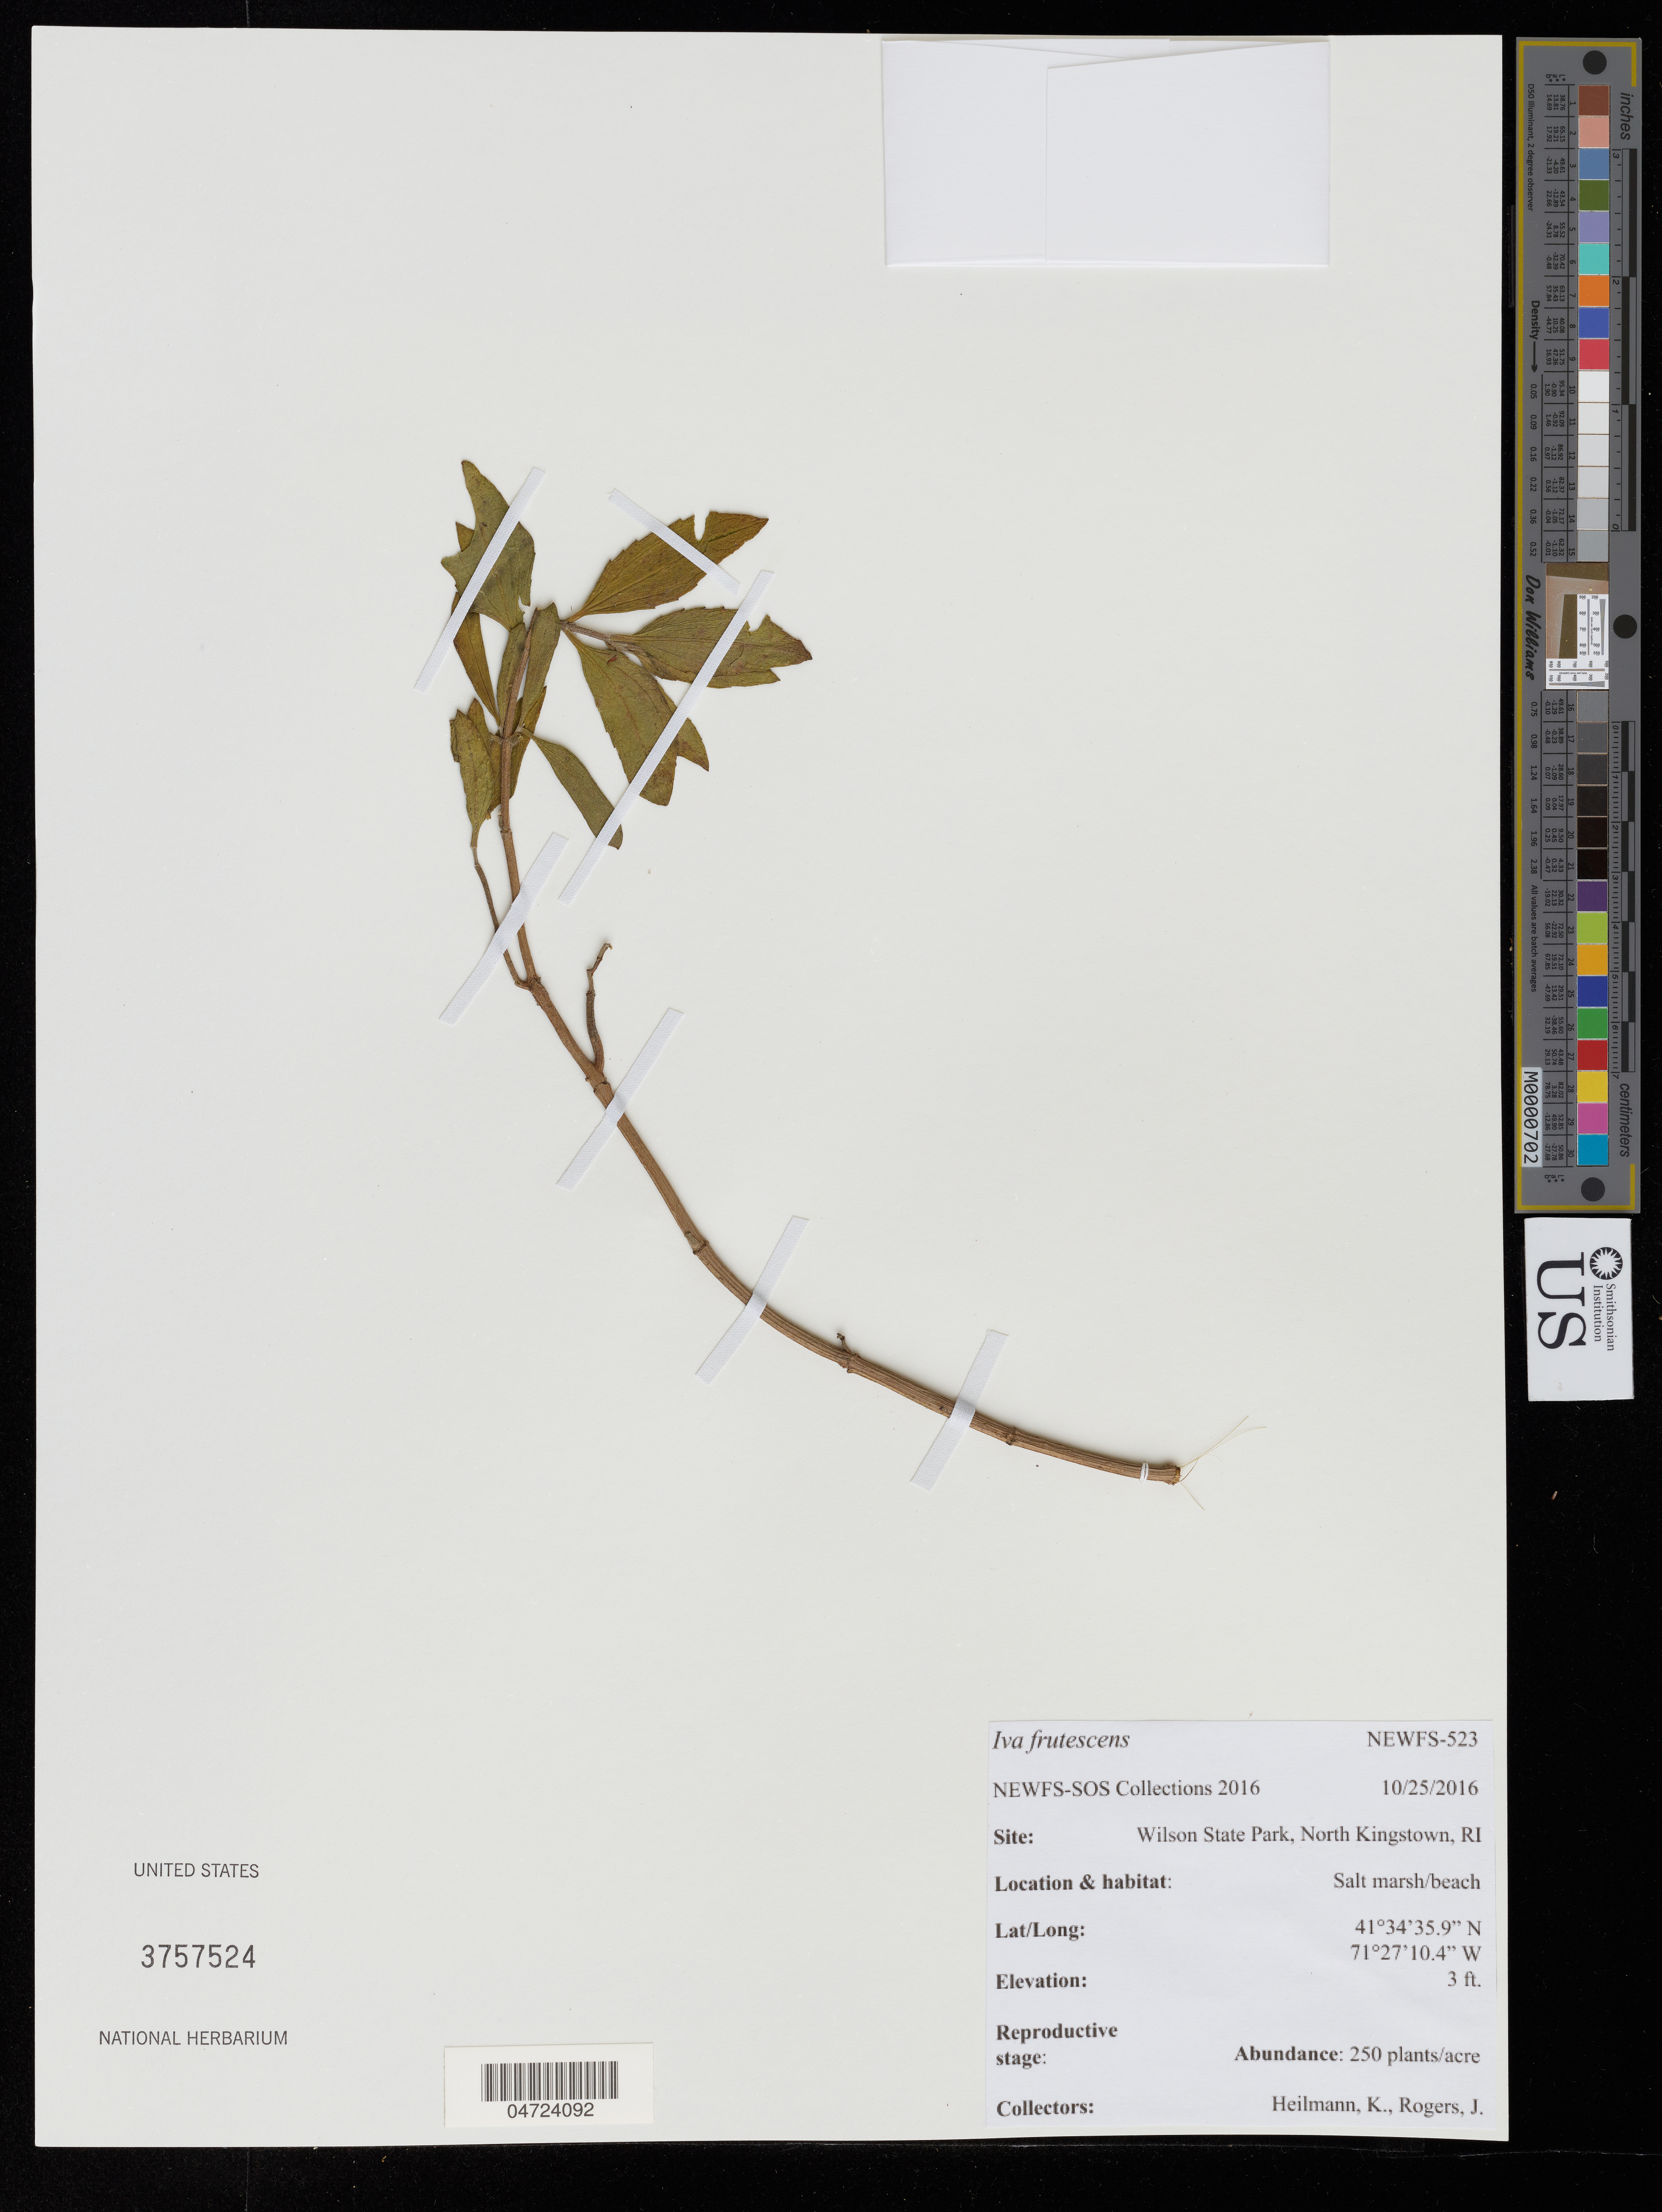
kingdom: Plantae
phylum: Tracheophyta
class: Magnoliopsida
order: Asterales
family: Asteraceae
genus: Iva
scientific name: Iva frutescens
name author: L.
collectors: K. Heilmann & J. Rogers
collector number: NEWFS-523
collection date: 2016-10-25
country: United States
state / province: Rhode Island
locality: Site: Wilson State Park, North Kingstown, RI. Salt marsh/beach.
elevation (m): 1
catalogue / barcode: US 3757524